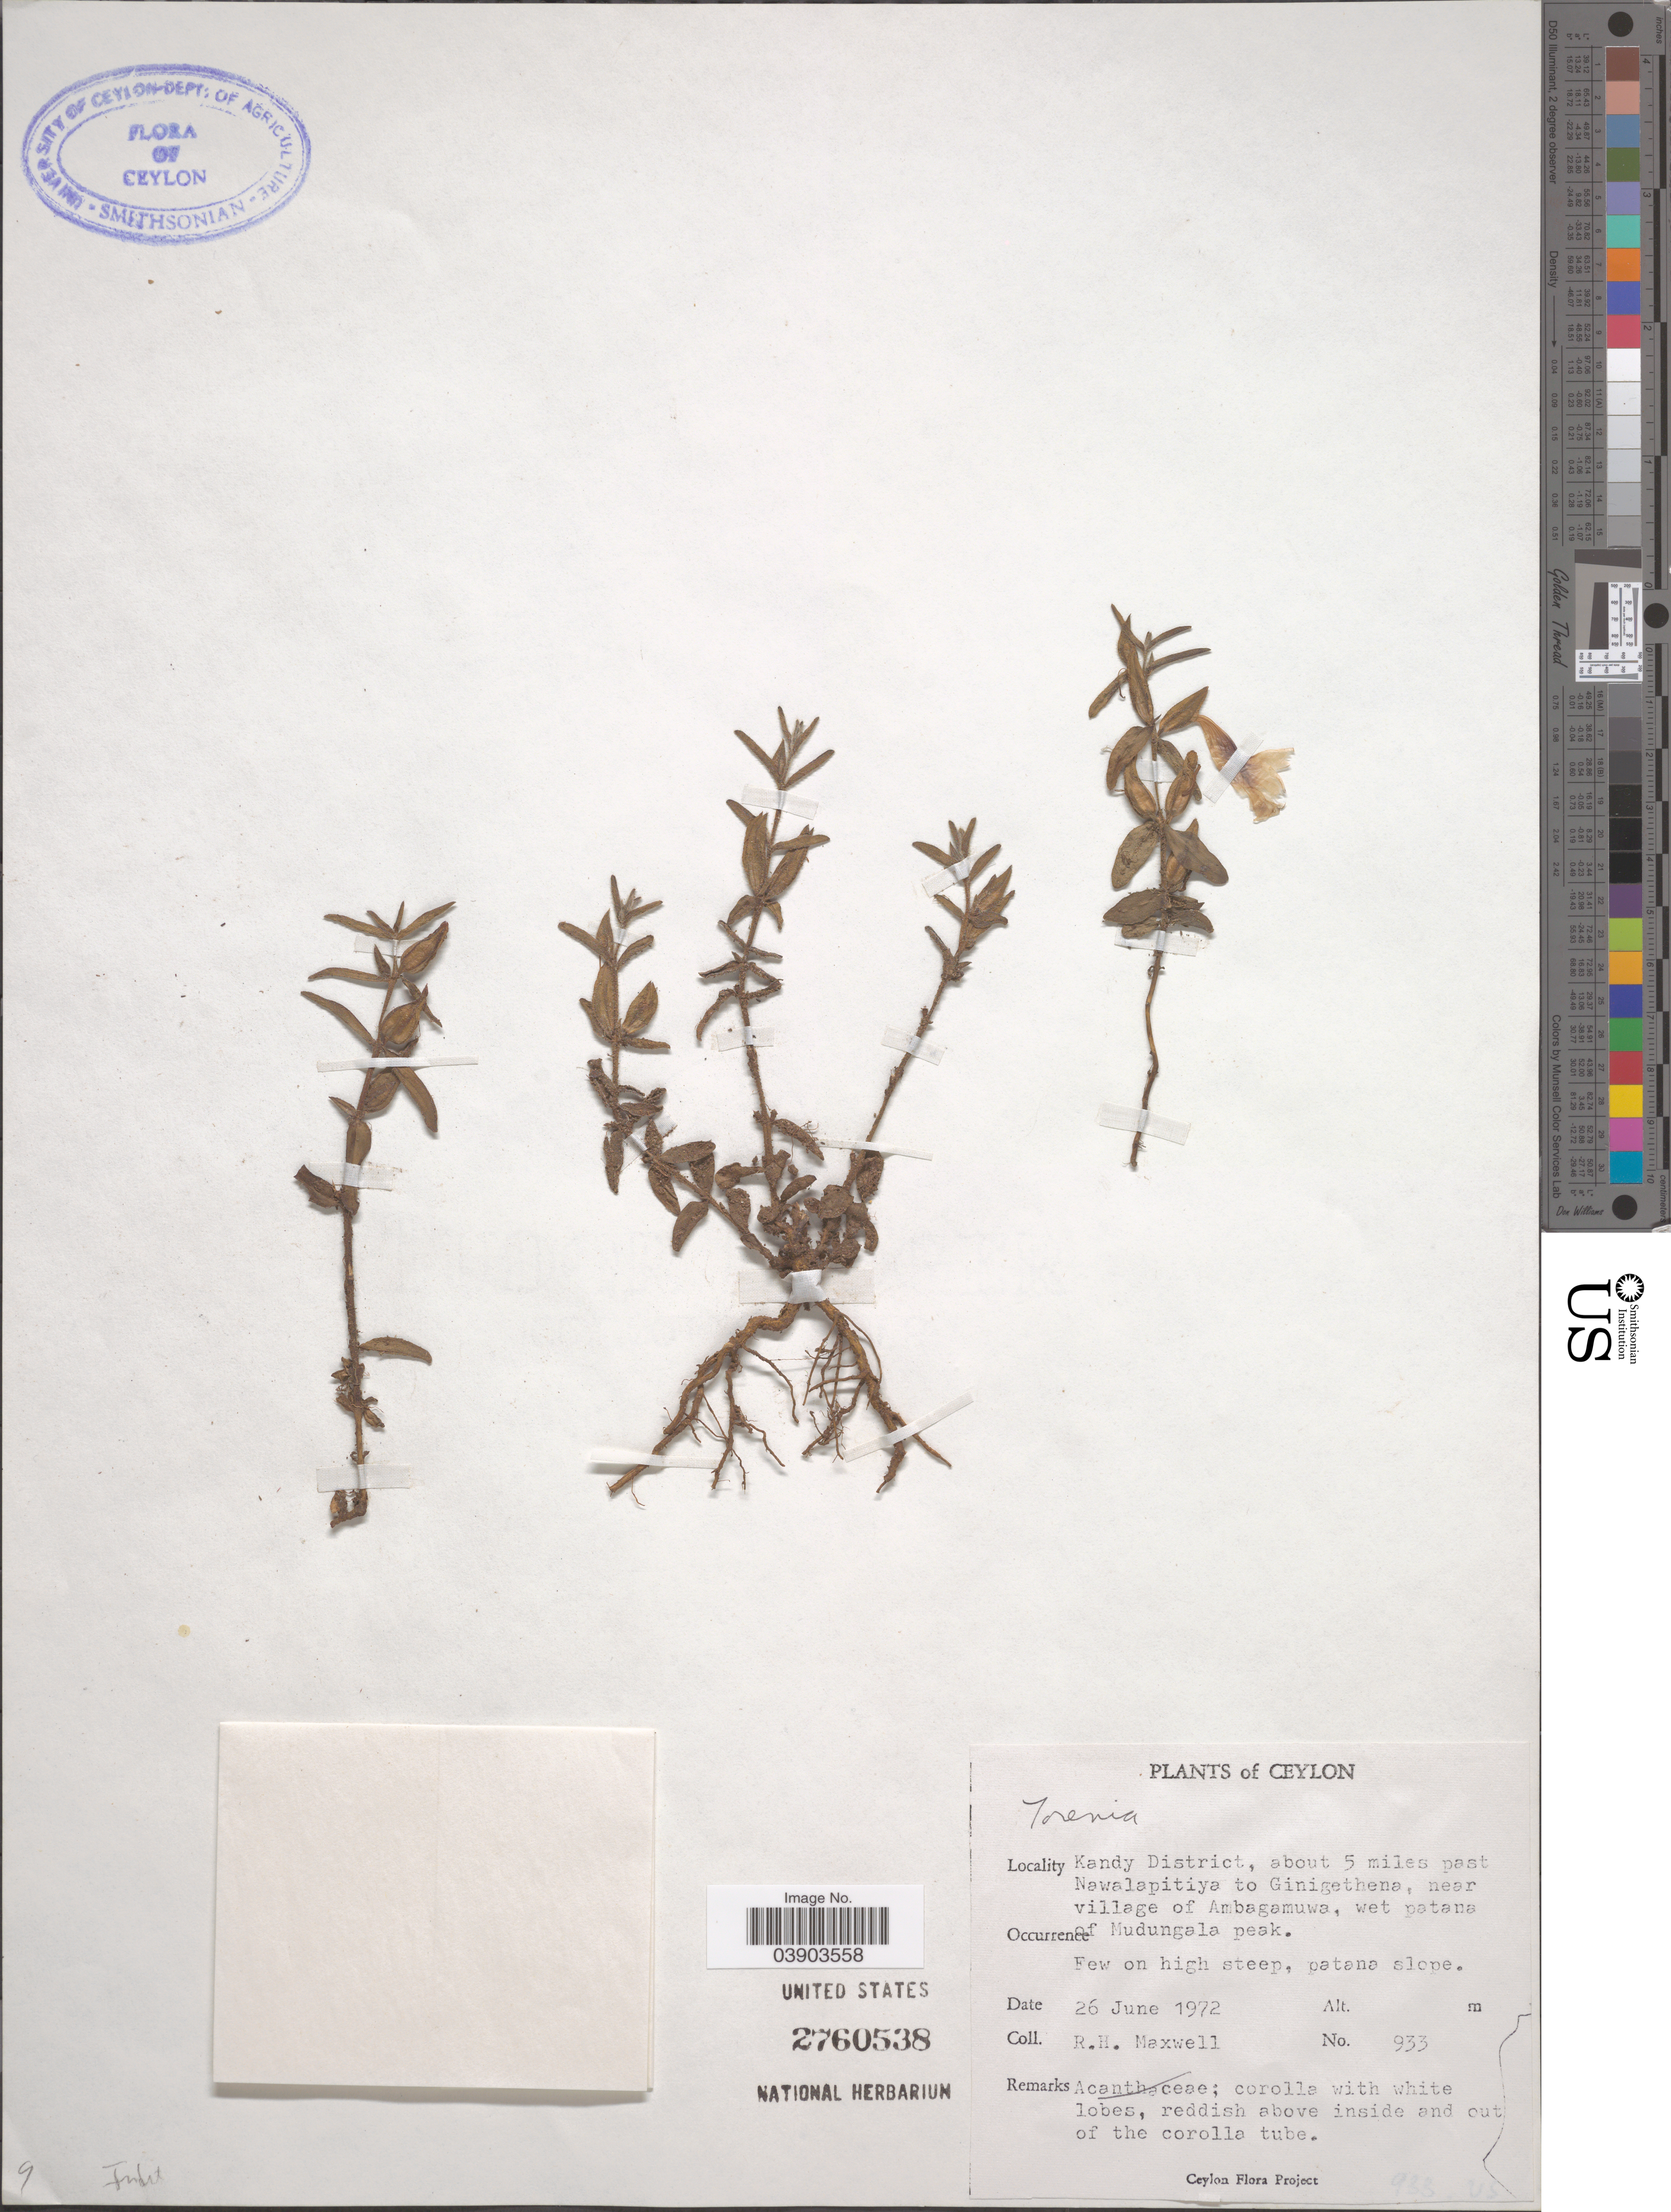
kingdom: Plantae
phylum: Tracheophyta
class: Magnoliopsida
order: Lamiales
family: Linderniaceae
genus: Torenia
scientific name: Torenia sp.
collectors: R. Maxwell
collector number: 933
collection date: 1972-06-26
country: Sri Lanka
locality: Ceylon. Kandy District, about 5 miles past Nawalapitiya to Ginigethena, near village of Ambagamuwa, wet patana of Mudungala peak.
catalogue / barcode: US 2760538